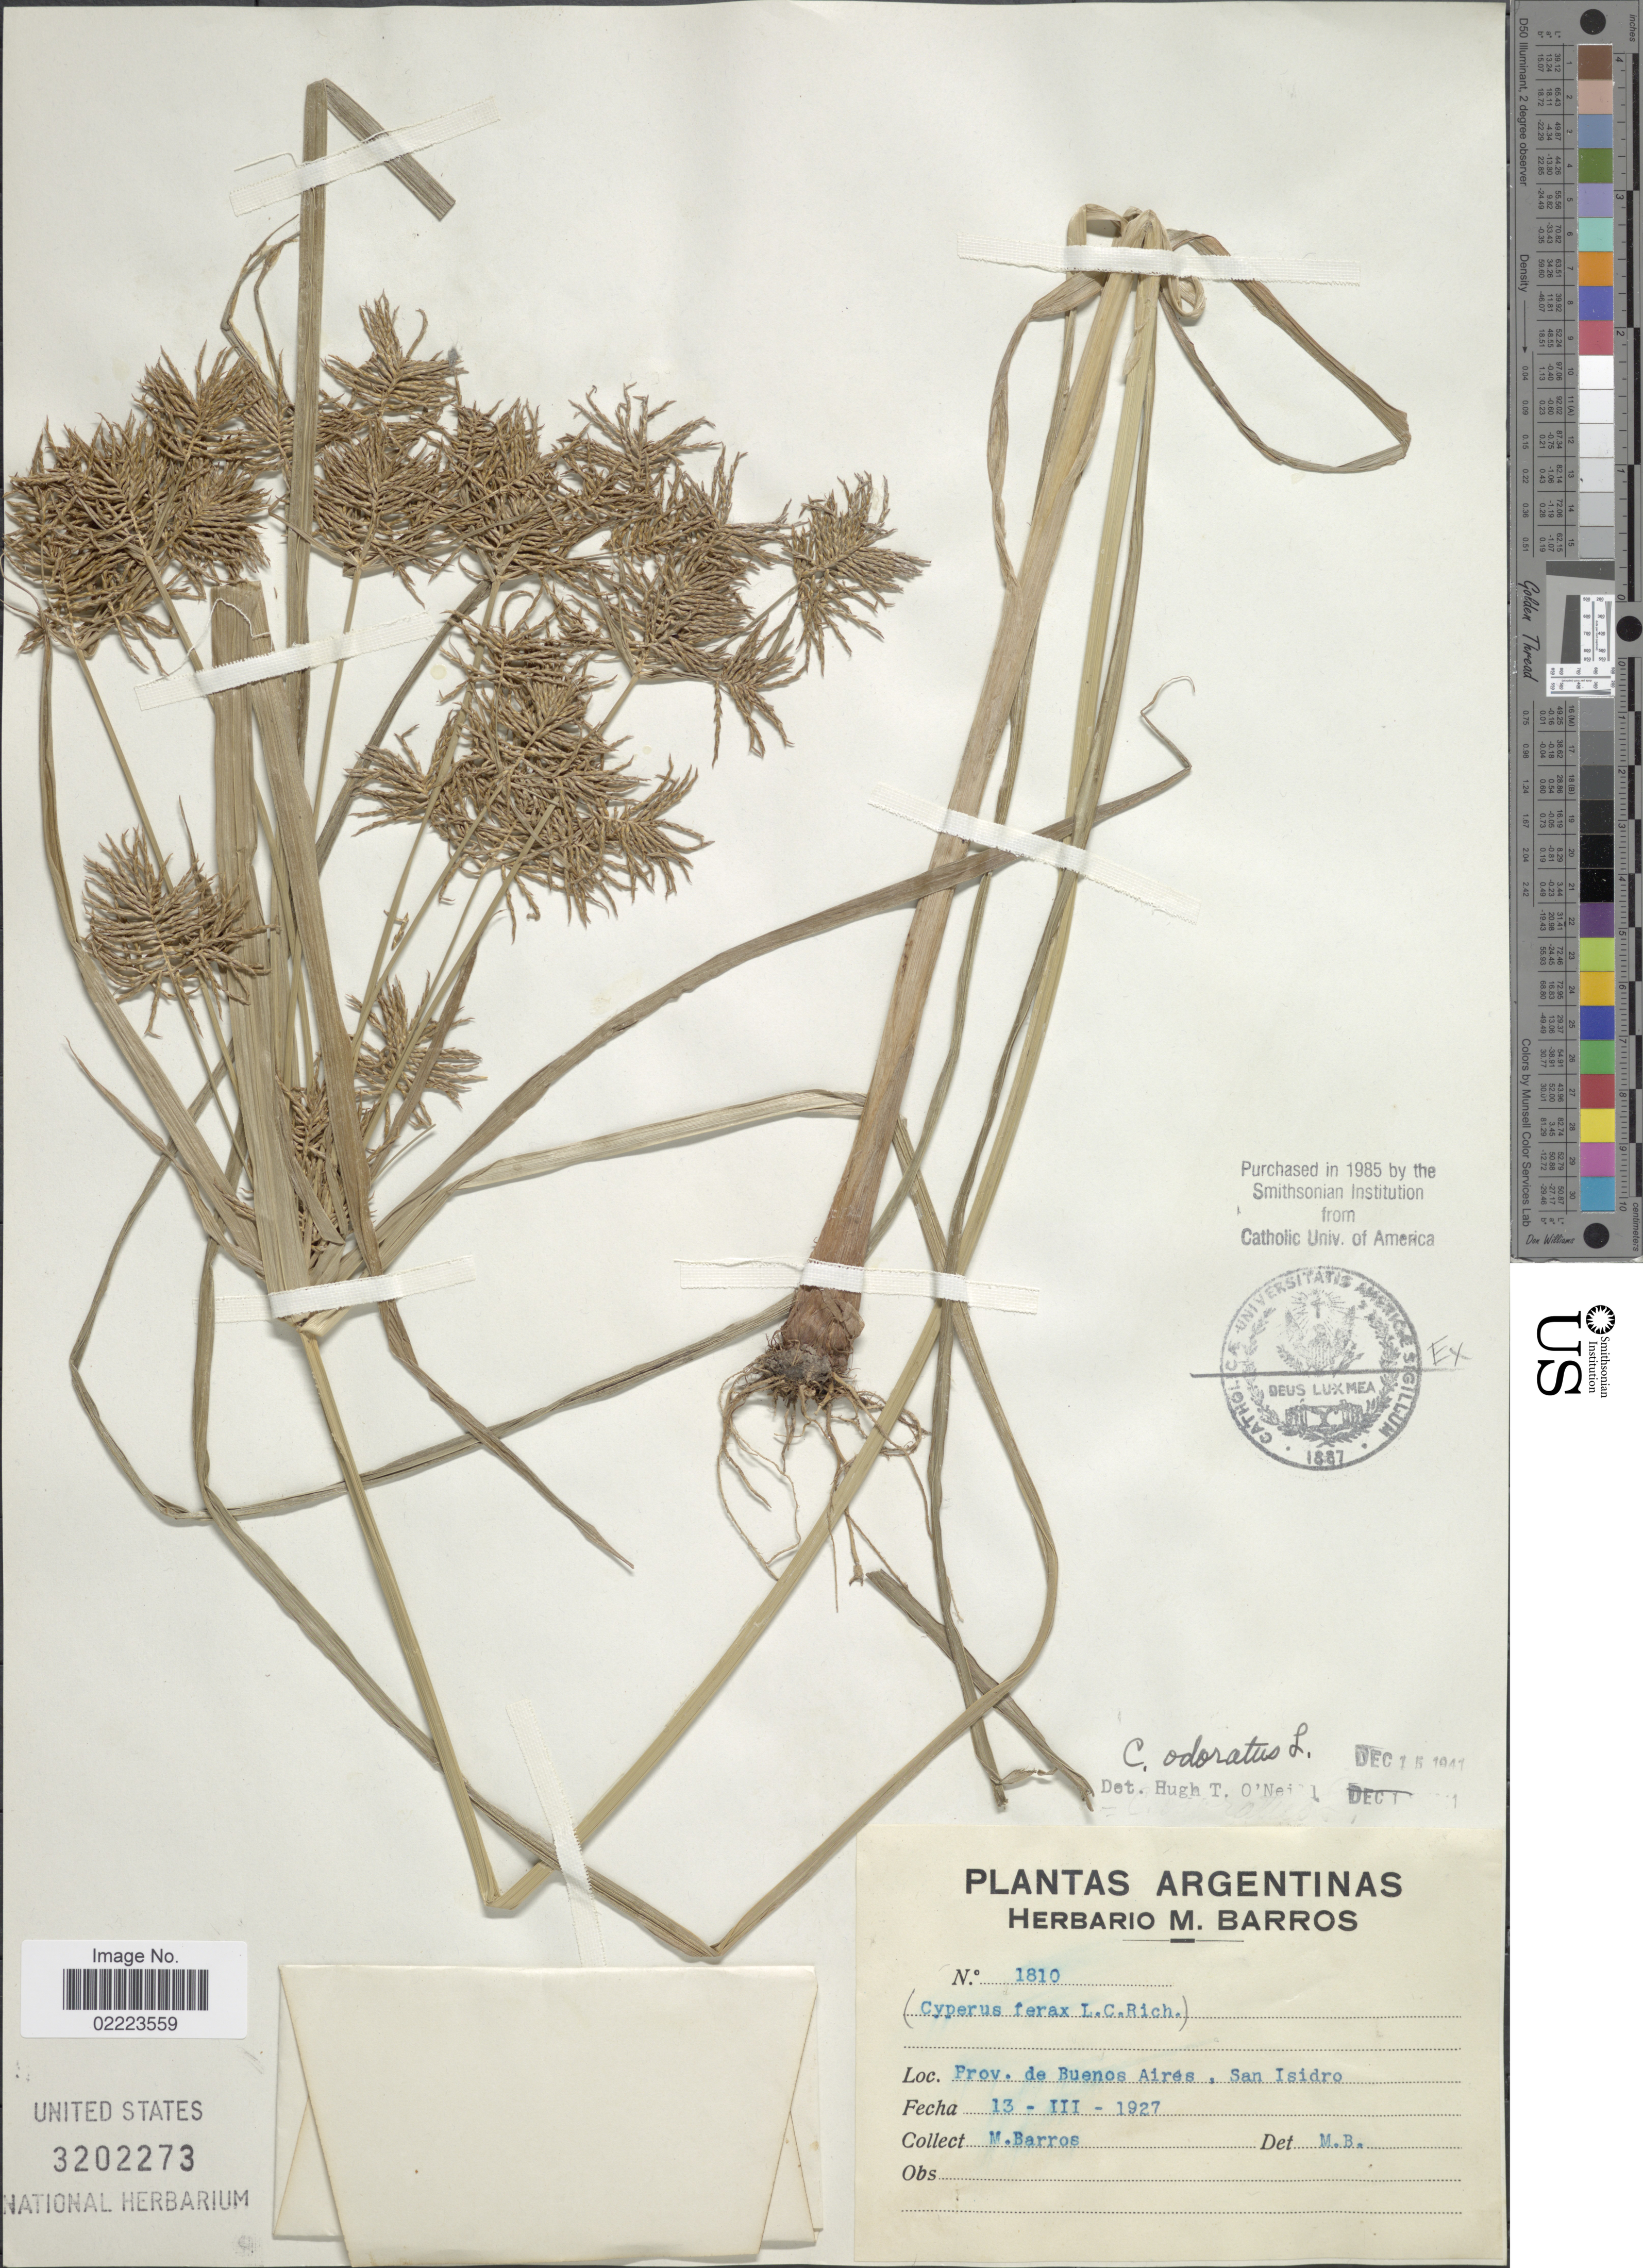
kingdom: Plantae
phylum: Tracheophyta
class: Liliopsida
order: Poales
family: Cyperaceae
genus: Cyperus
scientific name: Cyperus odoratus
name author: L.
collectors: M. Barros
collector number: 1810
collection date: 1927-03-13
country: Argentina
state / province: Buenos Aires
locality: Prov. de Buenos Aires, San Isidro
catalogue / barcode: US 3202273